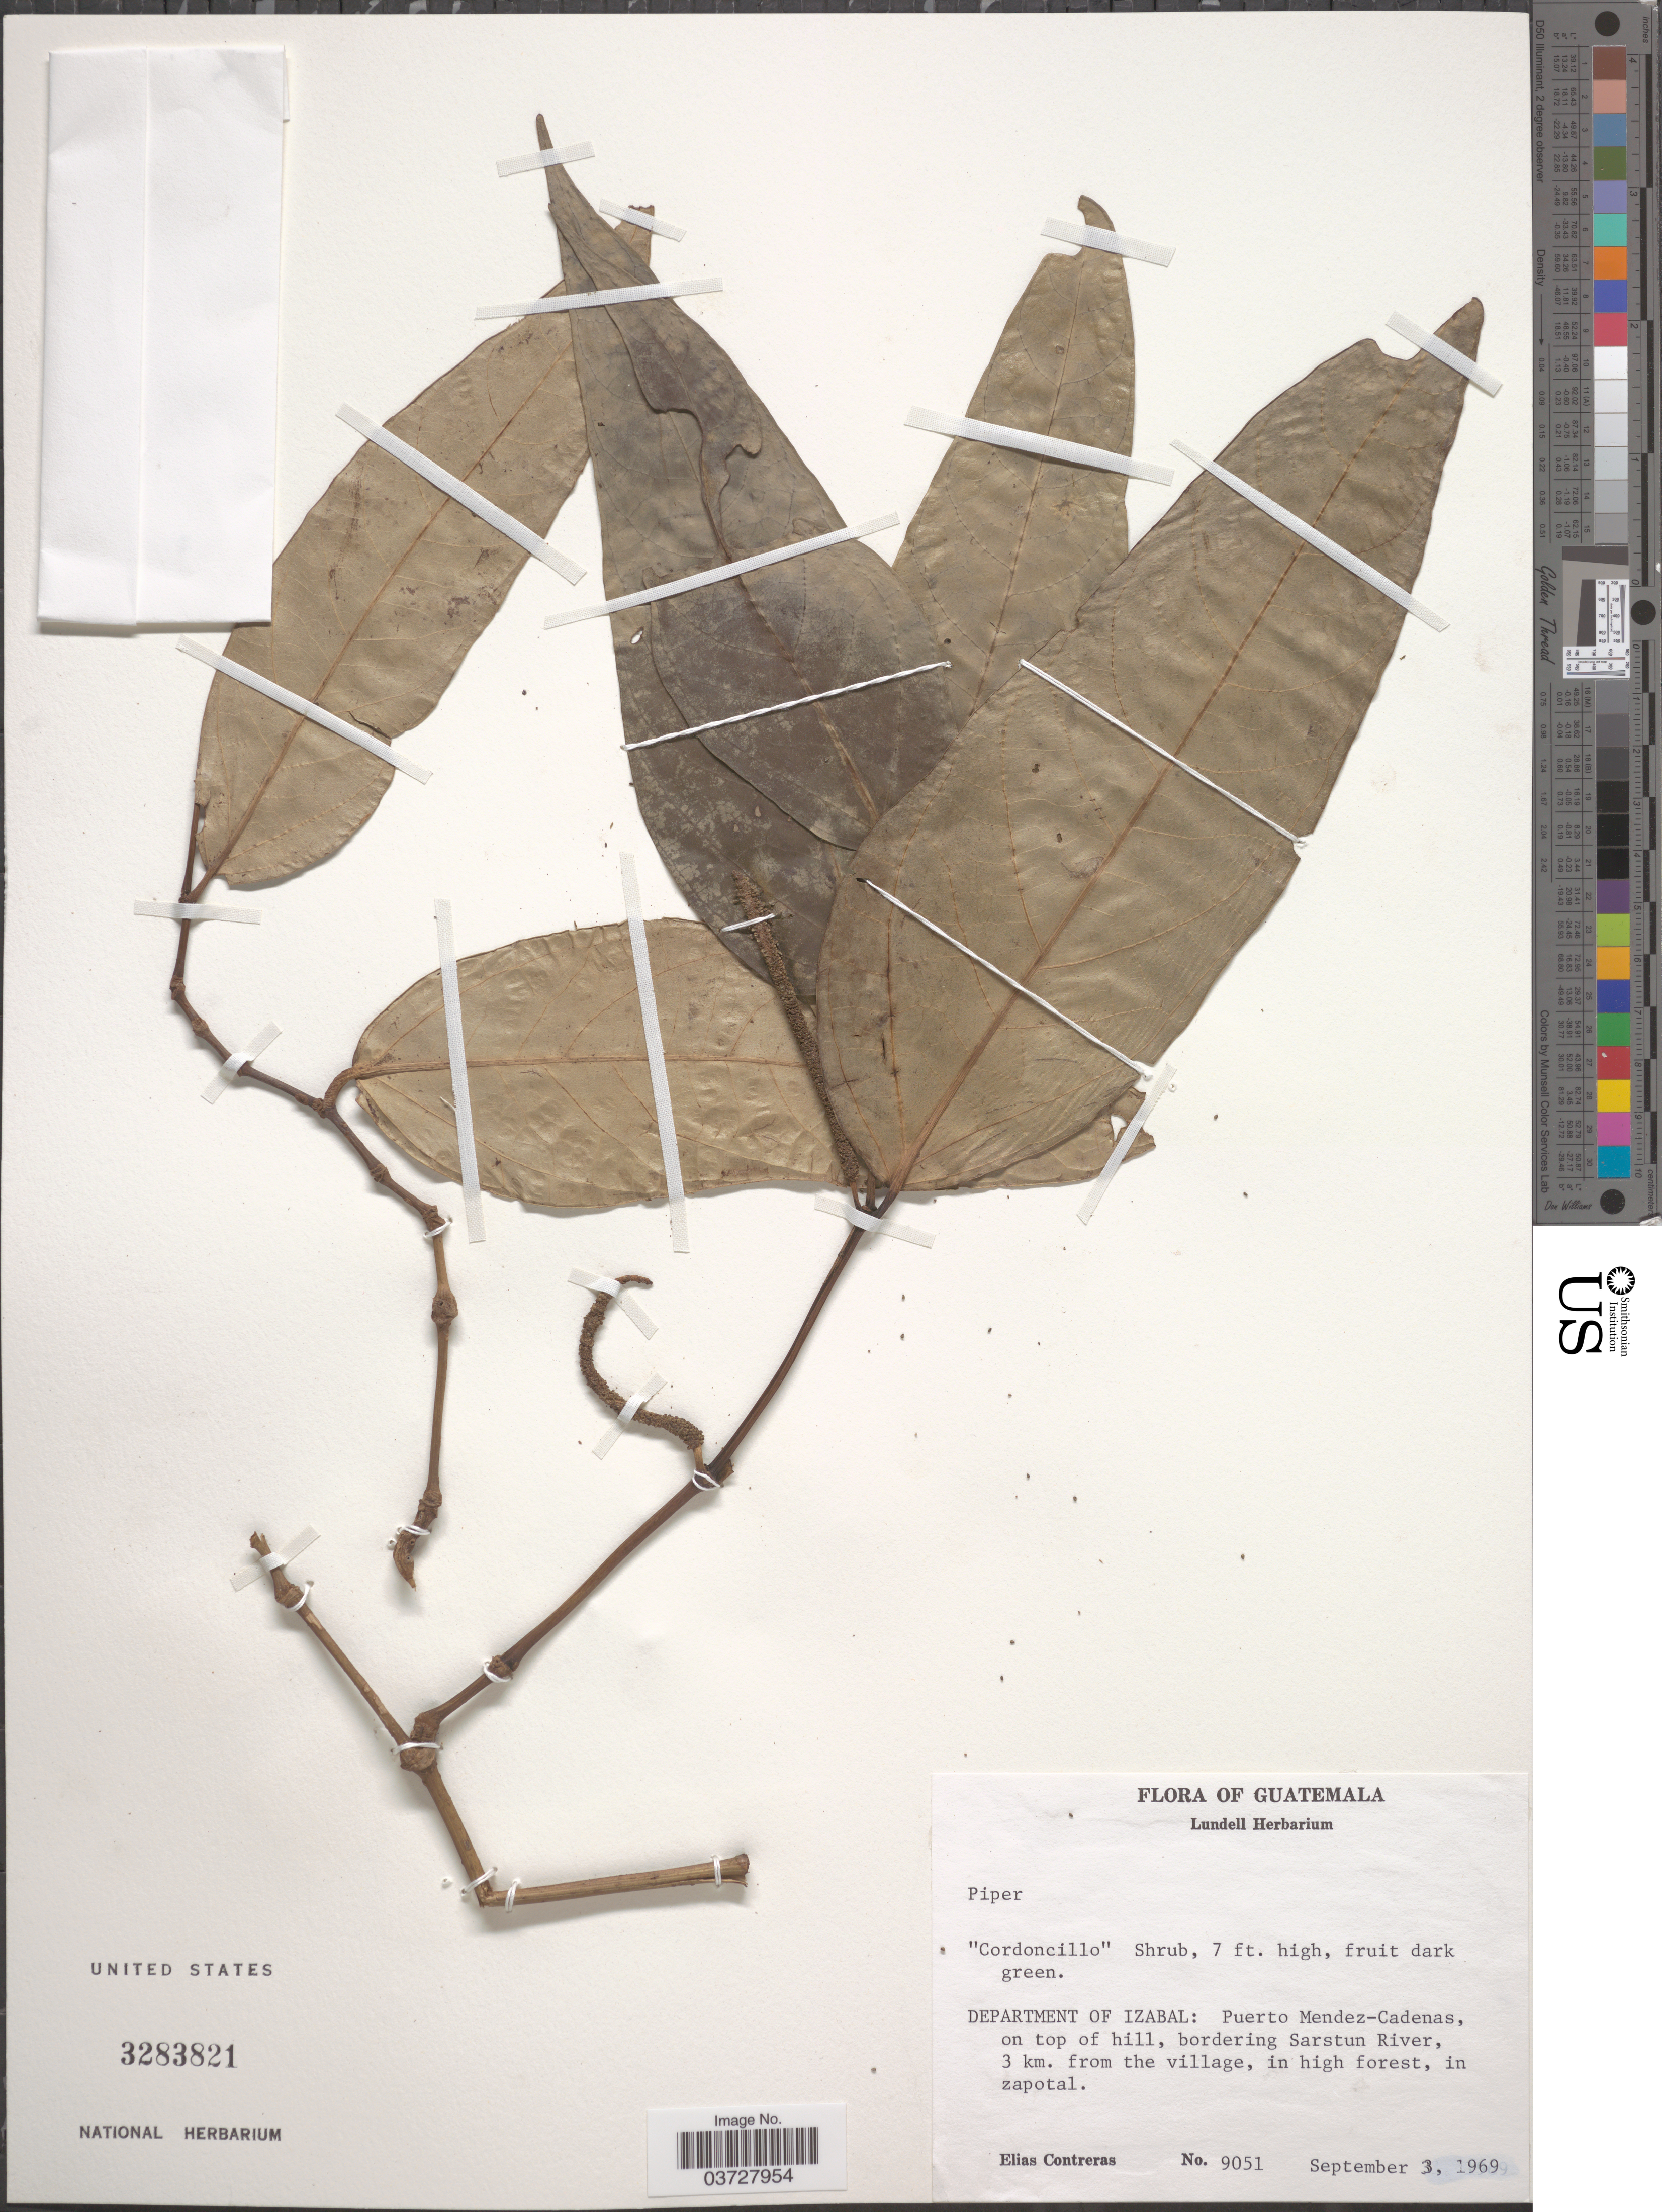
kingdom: Plantae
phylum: Tracheophyta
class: Magnoliopsida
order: Piperales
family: Piperaceae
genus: Piper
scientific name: Piper sp.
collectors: E. Contreras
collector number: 9051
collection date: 1969-09-03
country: Guatemala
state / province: Izabal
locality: Department of Izabal: Puerto Mendez-Cadenas, on top of hill, bordering Sarstun River, 3 km. from the village.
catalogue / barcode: US 3283821